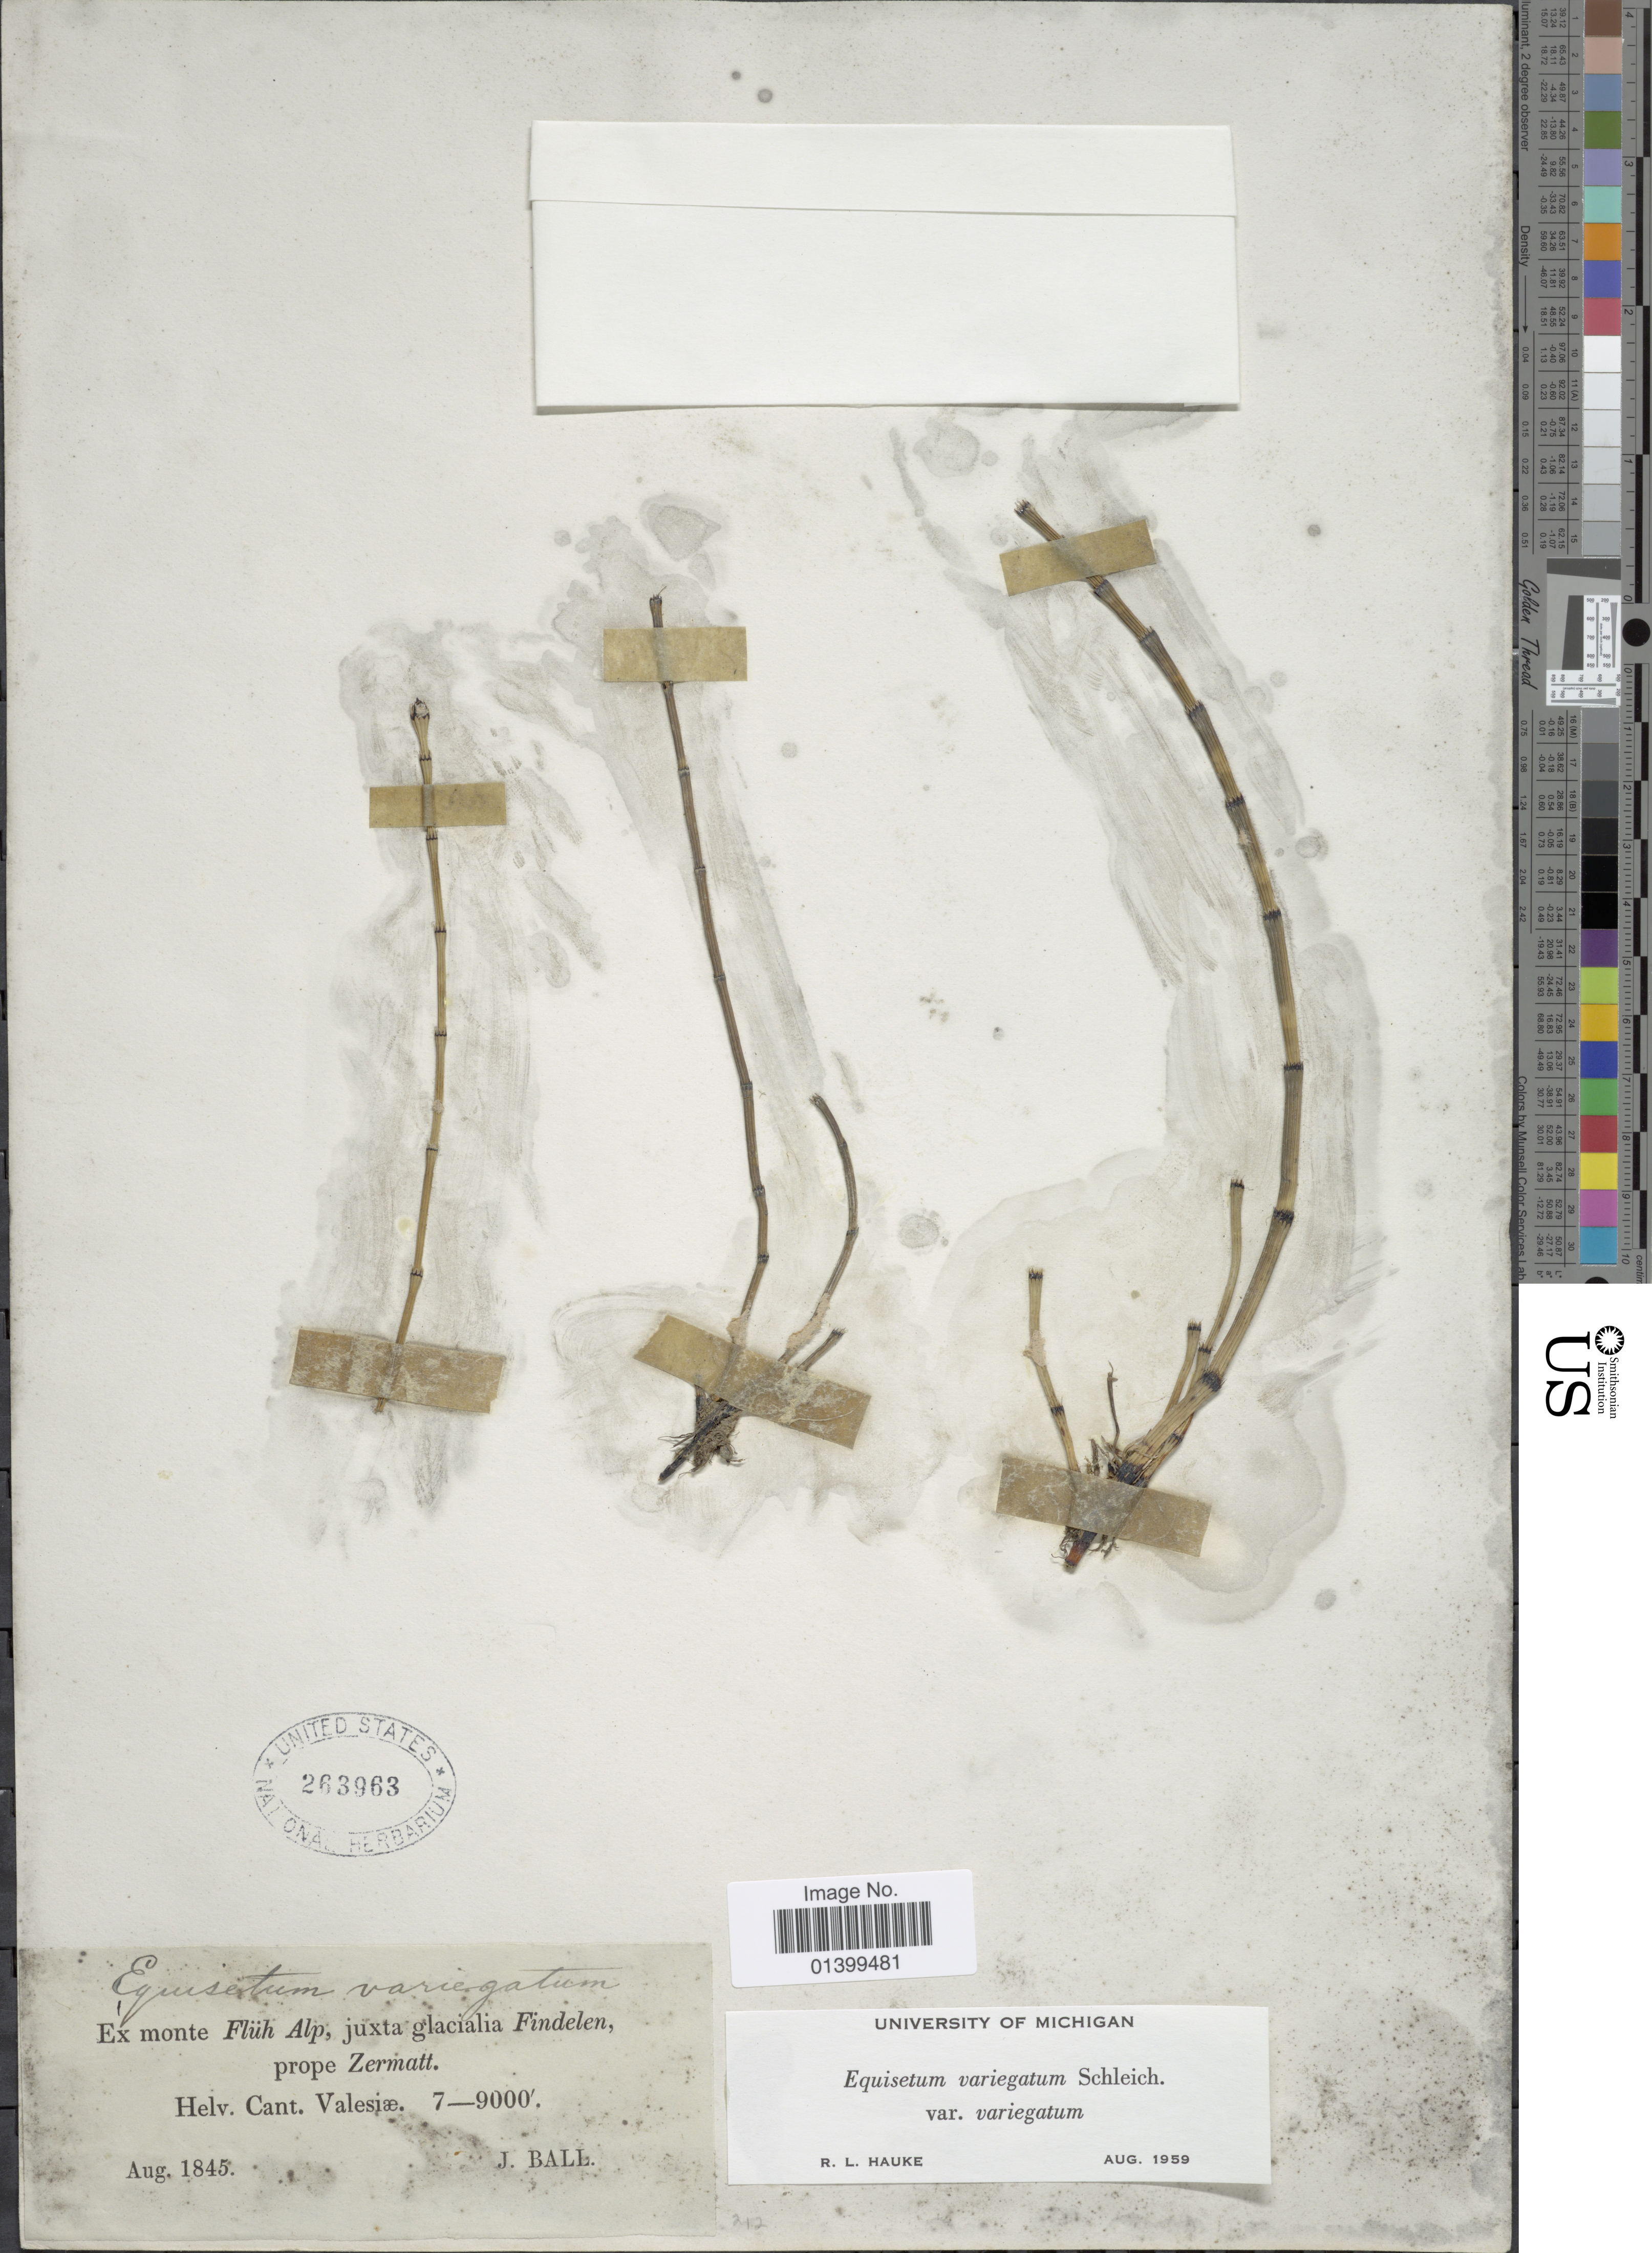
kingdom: Plantae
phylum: Tracheophyta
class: Polypodiopsida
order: Equisetales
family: Equisetaceae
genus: Equisetum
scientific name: Equisetum variegatum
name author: Schleich. ex F. Weber & D. Mohr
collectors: J. Ball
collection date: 1845-08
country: Switzerland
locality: Ex monte Flüh Alp, juxta glacialia Findelen, prope Zermatt. Helv. Cant. Valesiæ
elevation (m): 2134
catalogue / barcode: US 263963